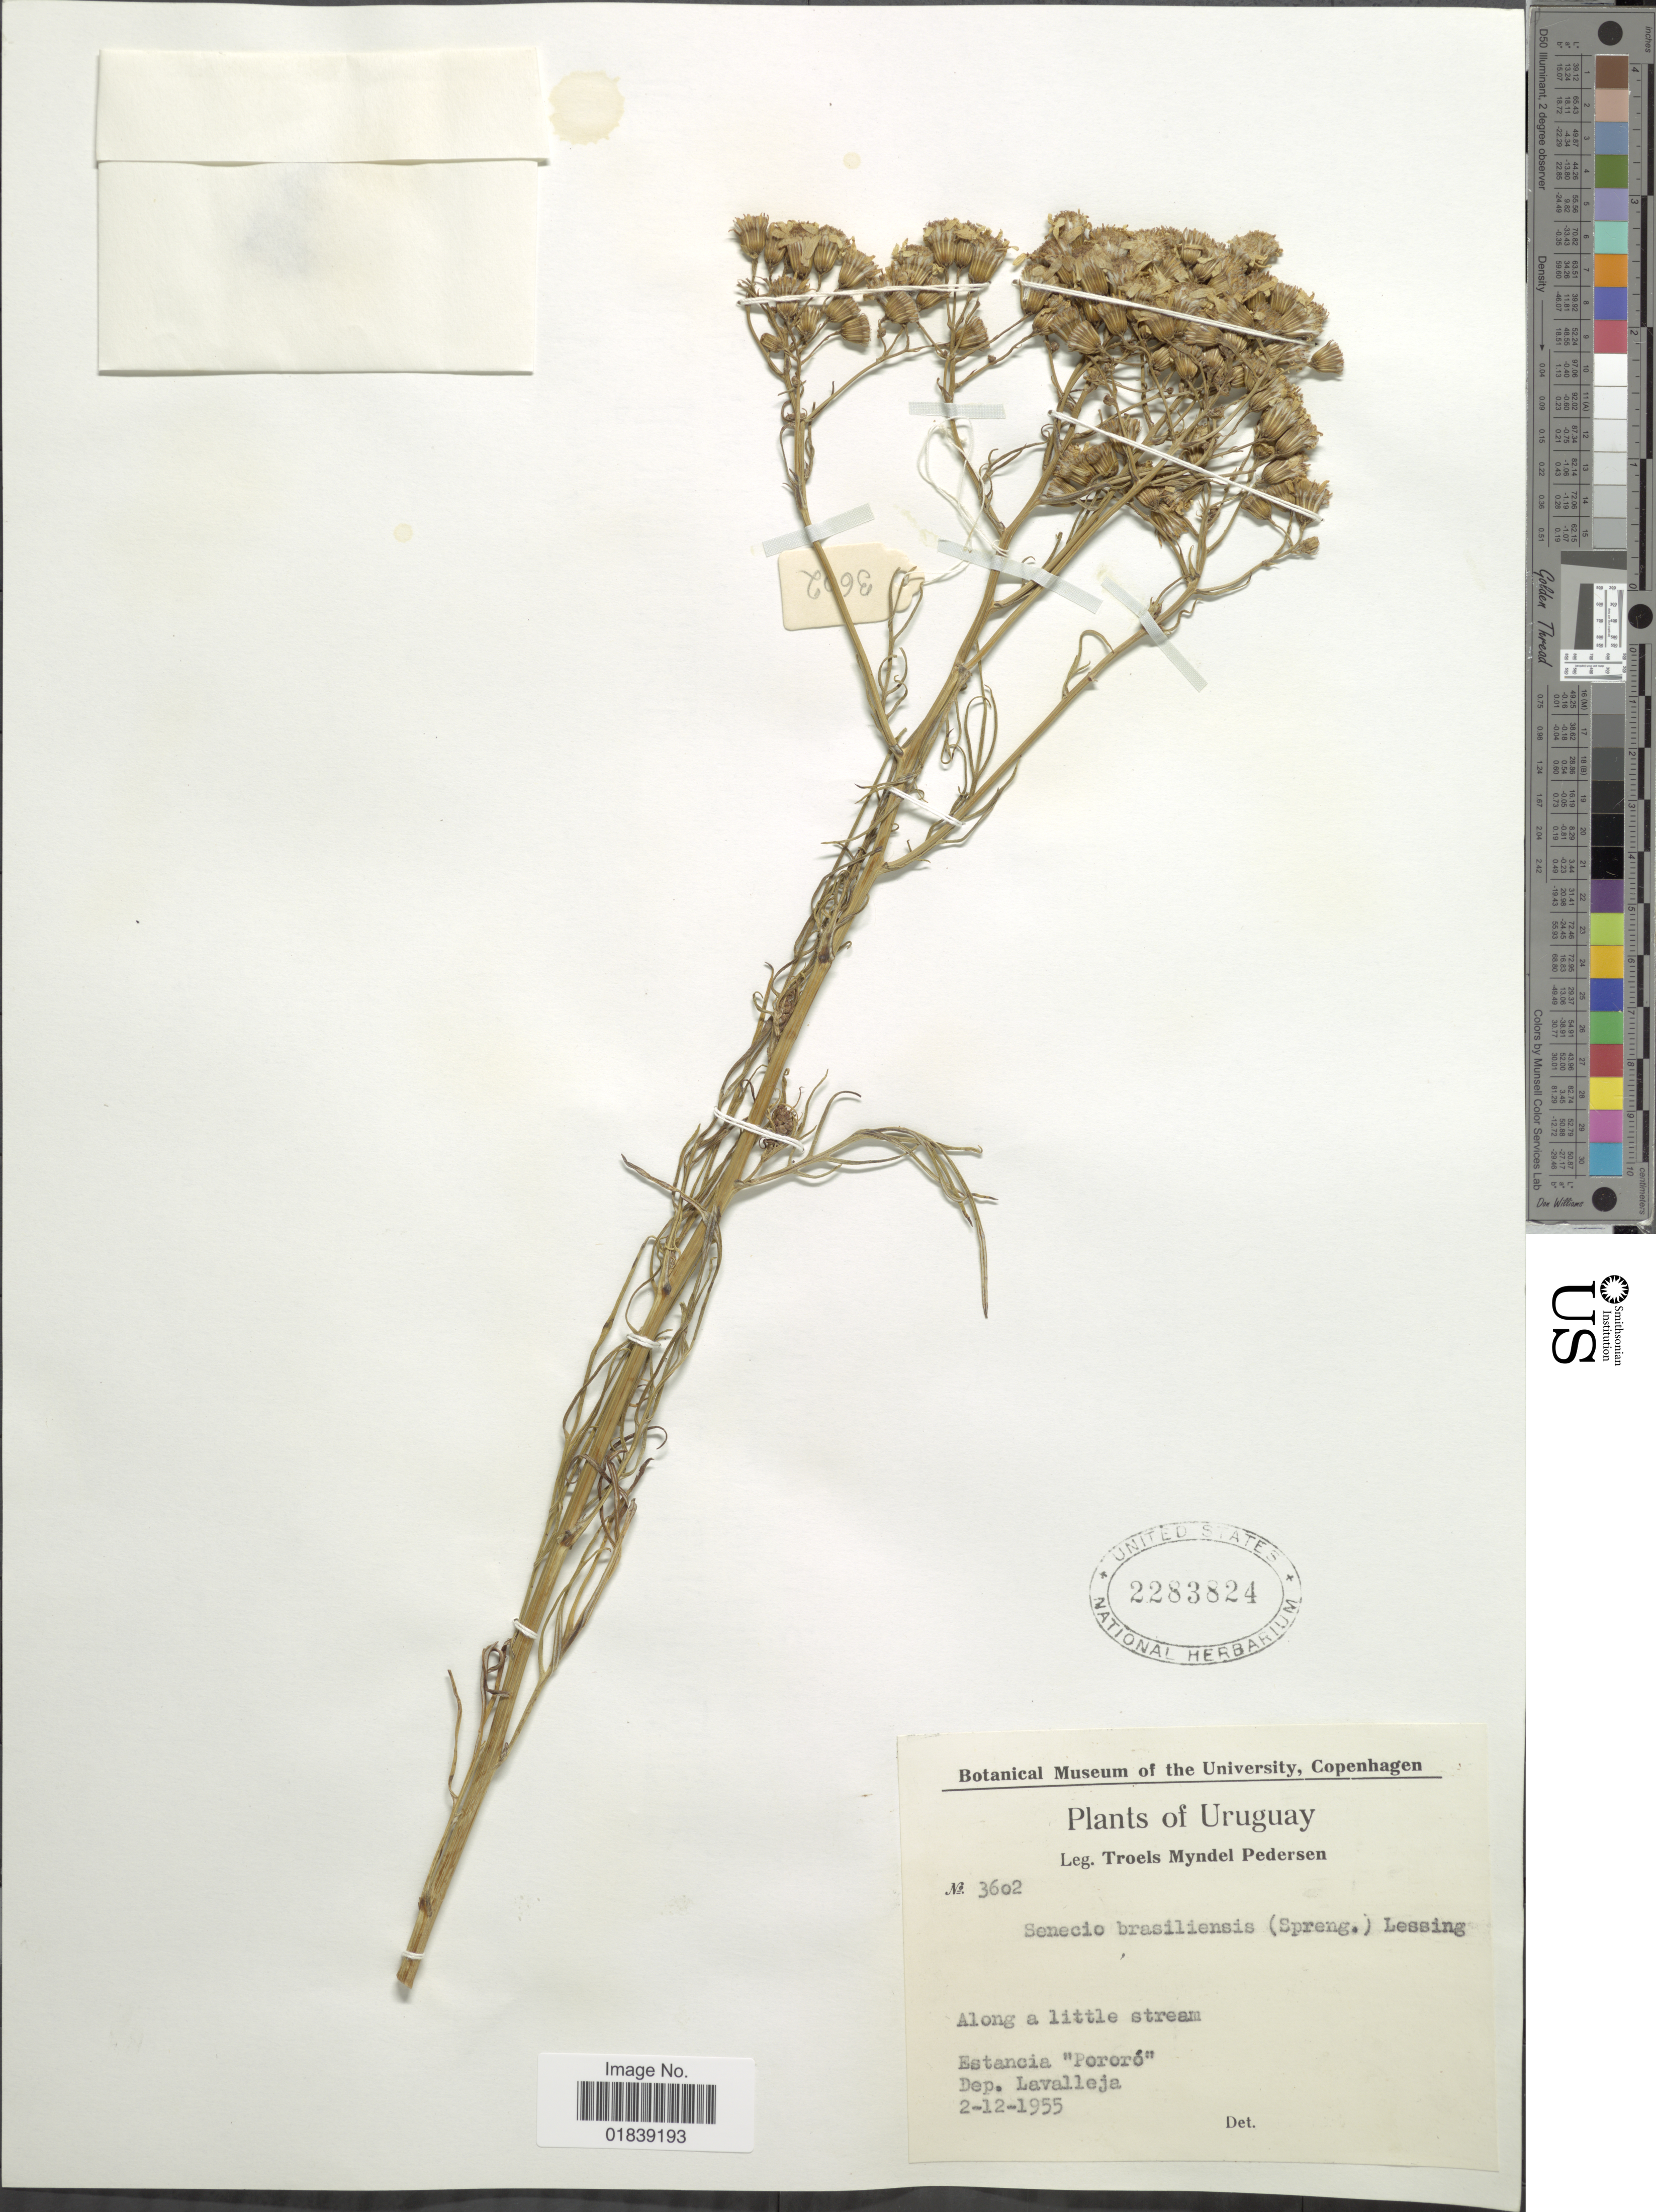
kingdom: Plantae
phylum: Tracheophyta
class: Magnoliopsida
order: Asterales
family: Asteraceae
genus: Senecio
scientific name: Senecio brasiliensis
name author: (Spreng.) Less.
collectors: T. Pederson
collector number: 3602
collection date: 1955-12-02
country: Uruguay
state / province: Lavalleja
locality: Estancia Pororo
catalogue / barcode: US 2283824